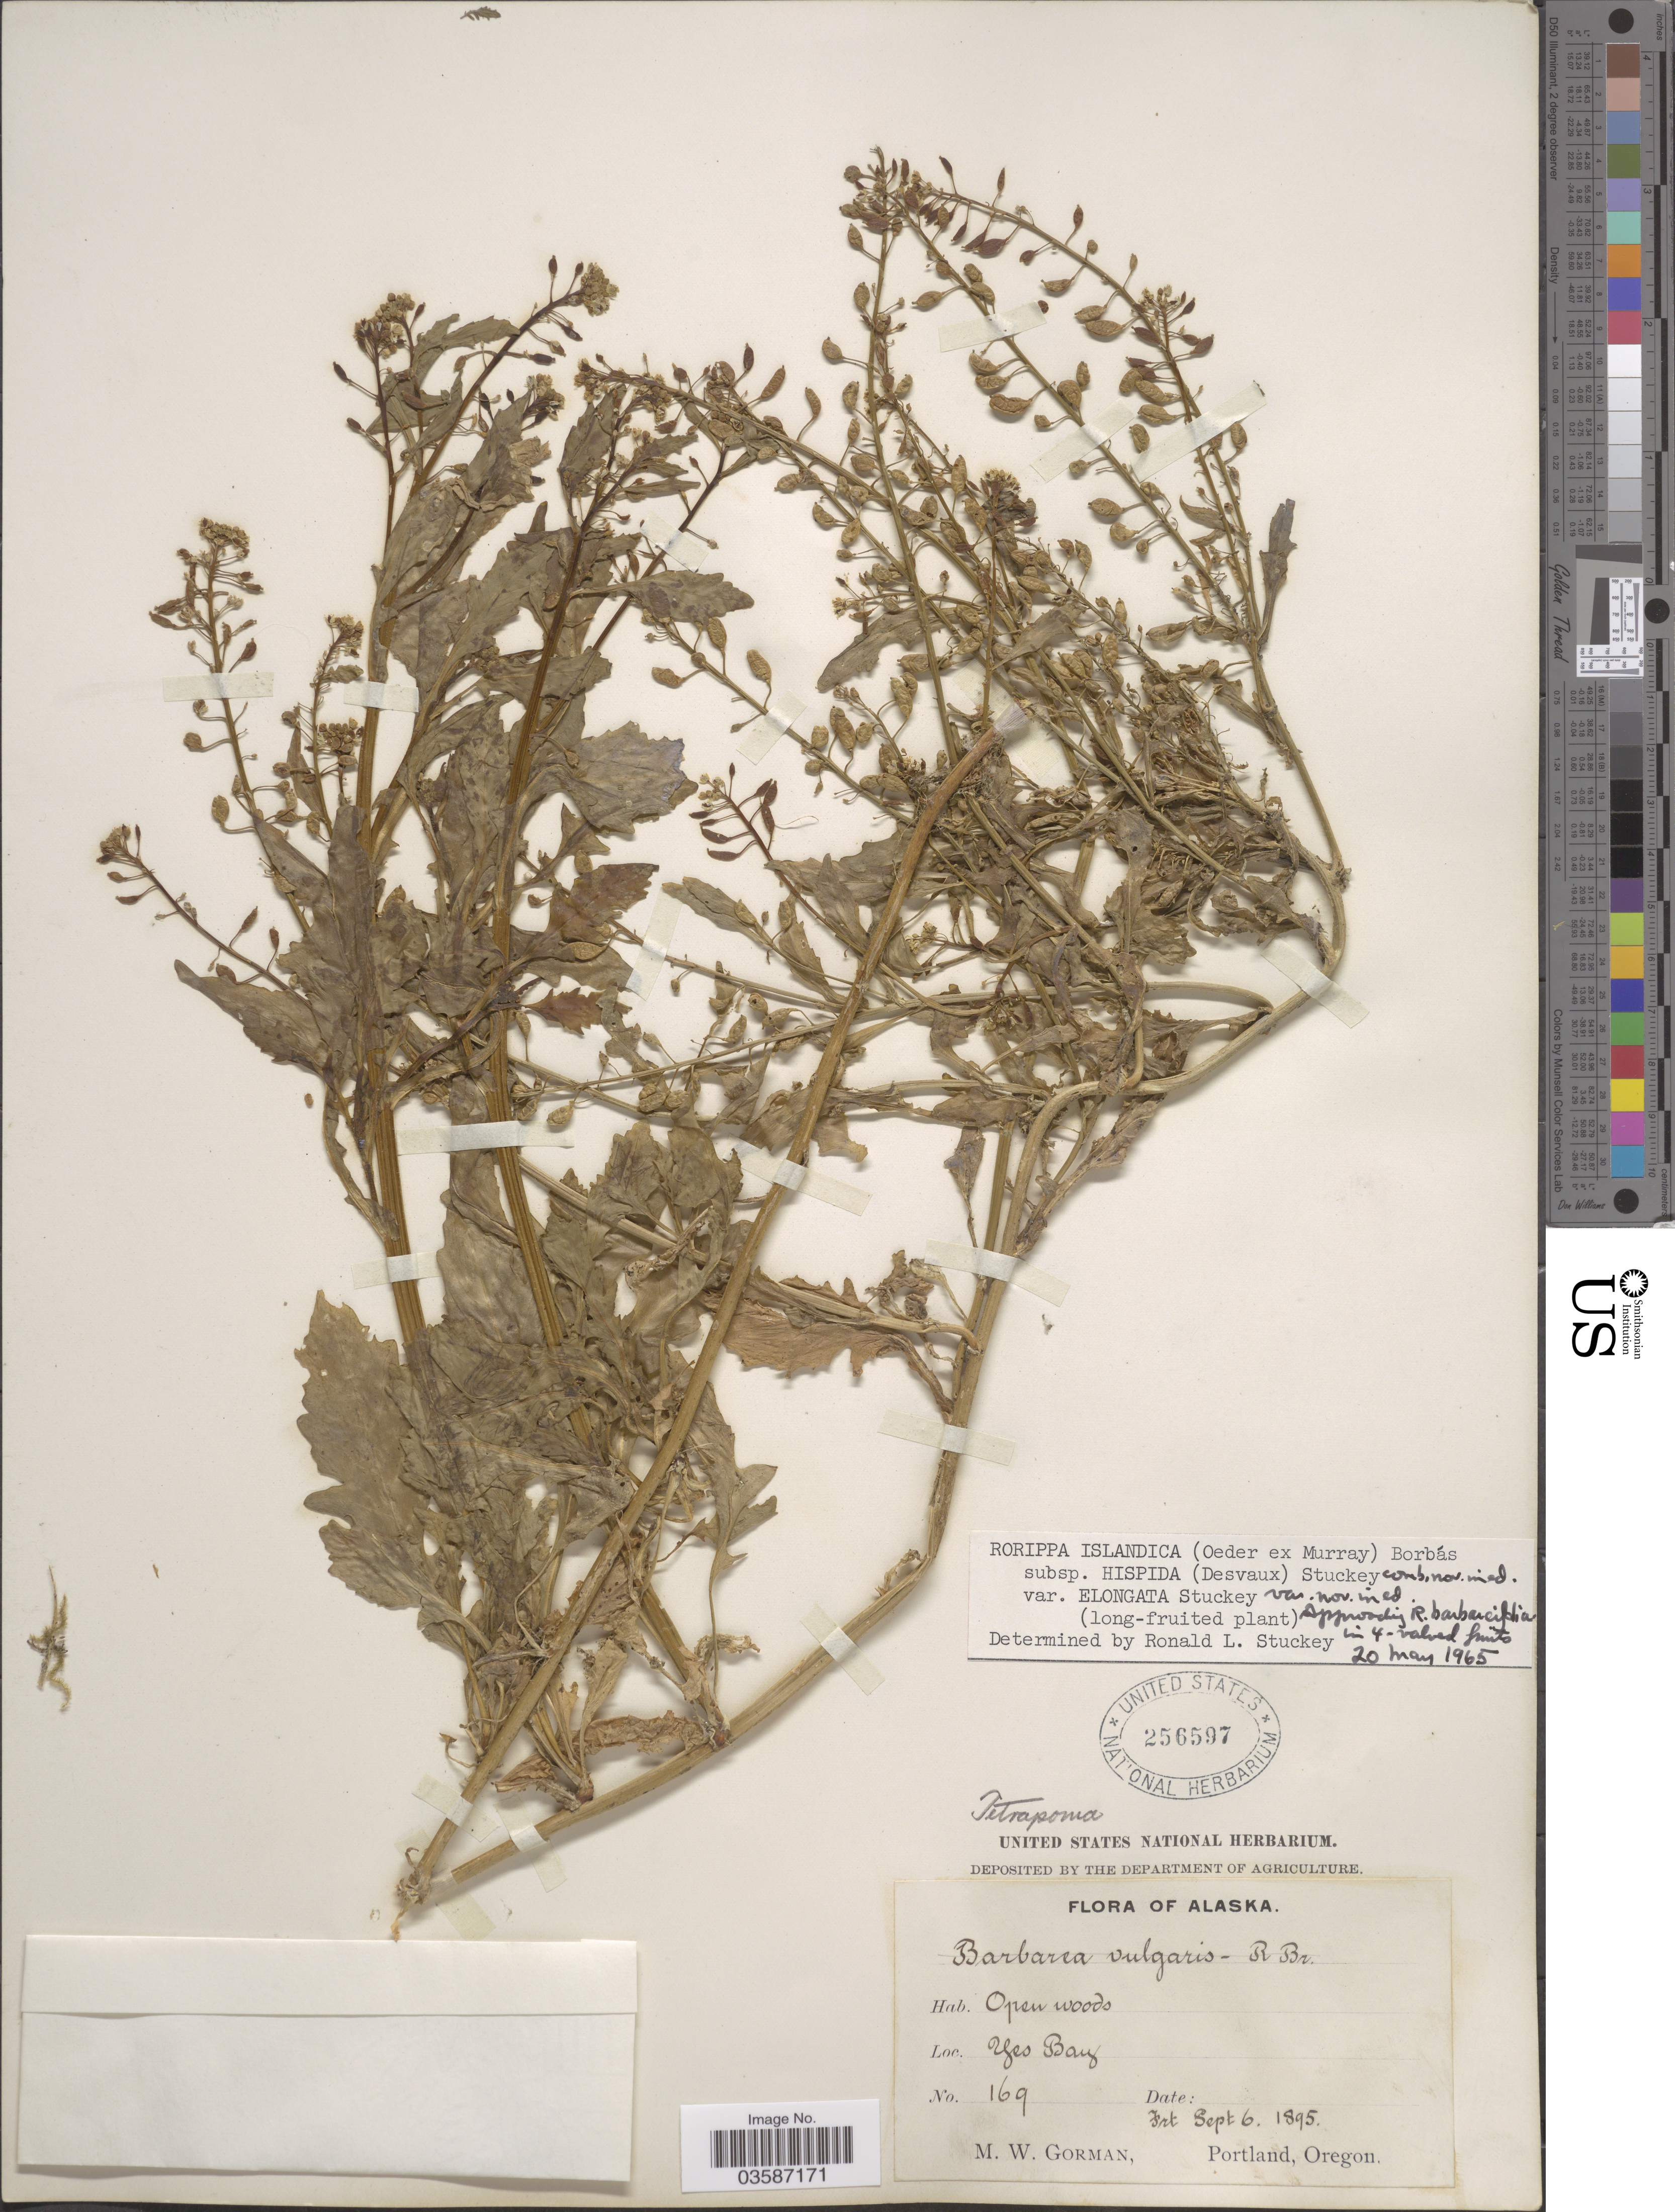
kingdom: Plantae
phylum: Tracheophyta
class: Magnoliopsida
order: Brassicales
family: Brassicaceae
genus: Rorippa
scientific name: Rorippa islandica var. elongata Stuckey var. nov. ined.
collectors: M. W. Gorman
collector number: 169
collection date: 1895-09-06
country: United States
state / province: Alaska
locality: Yes Bay.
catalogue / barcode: US 256597